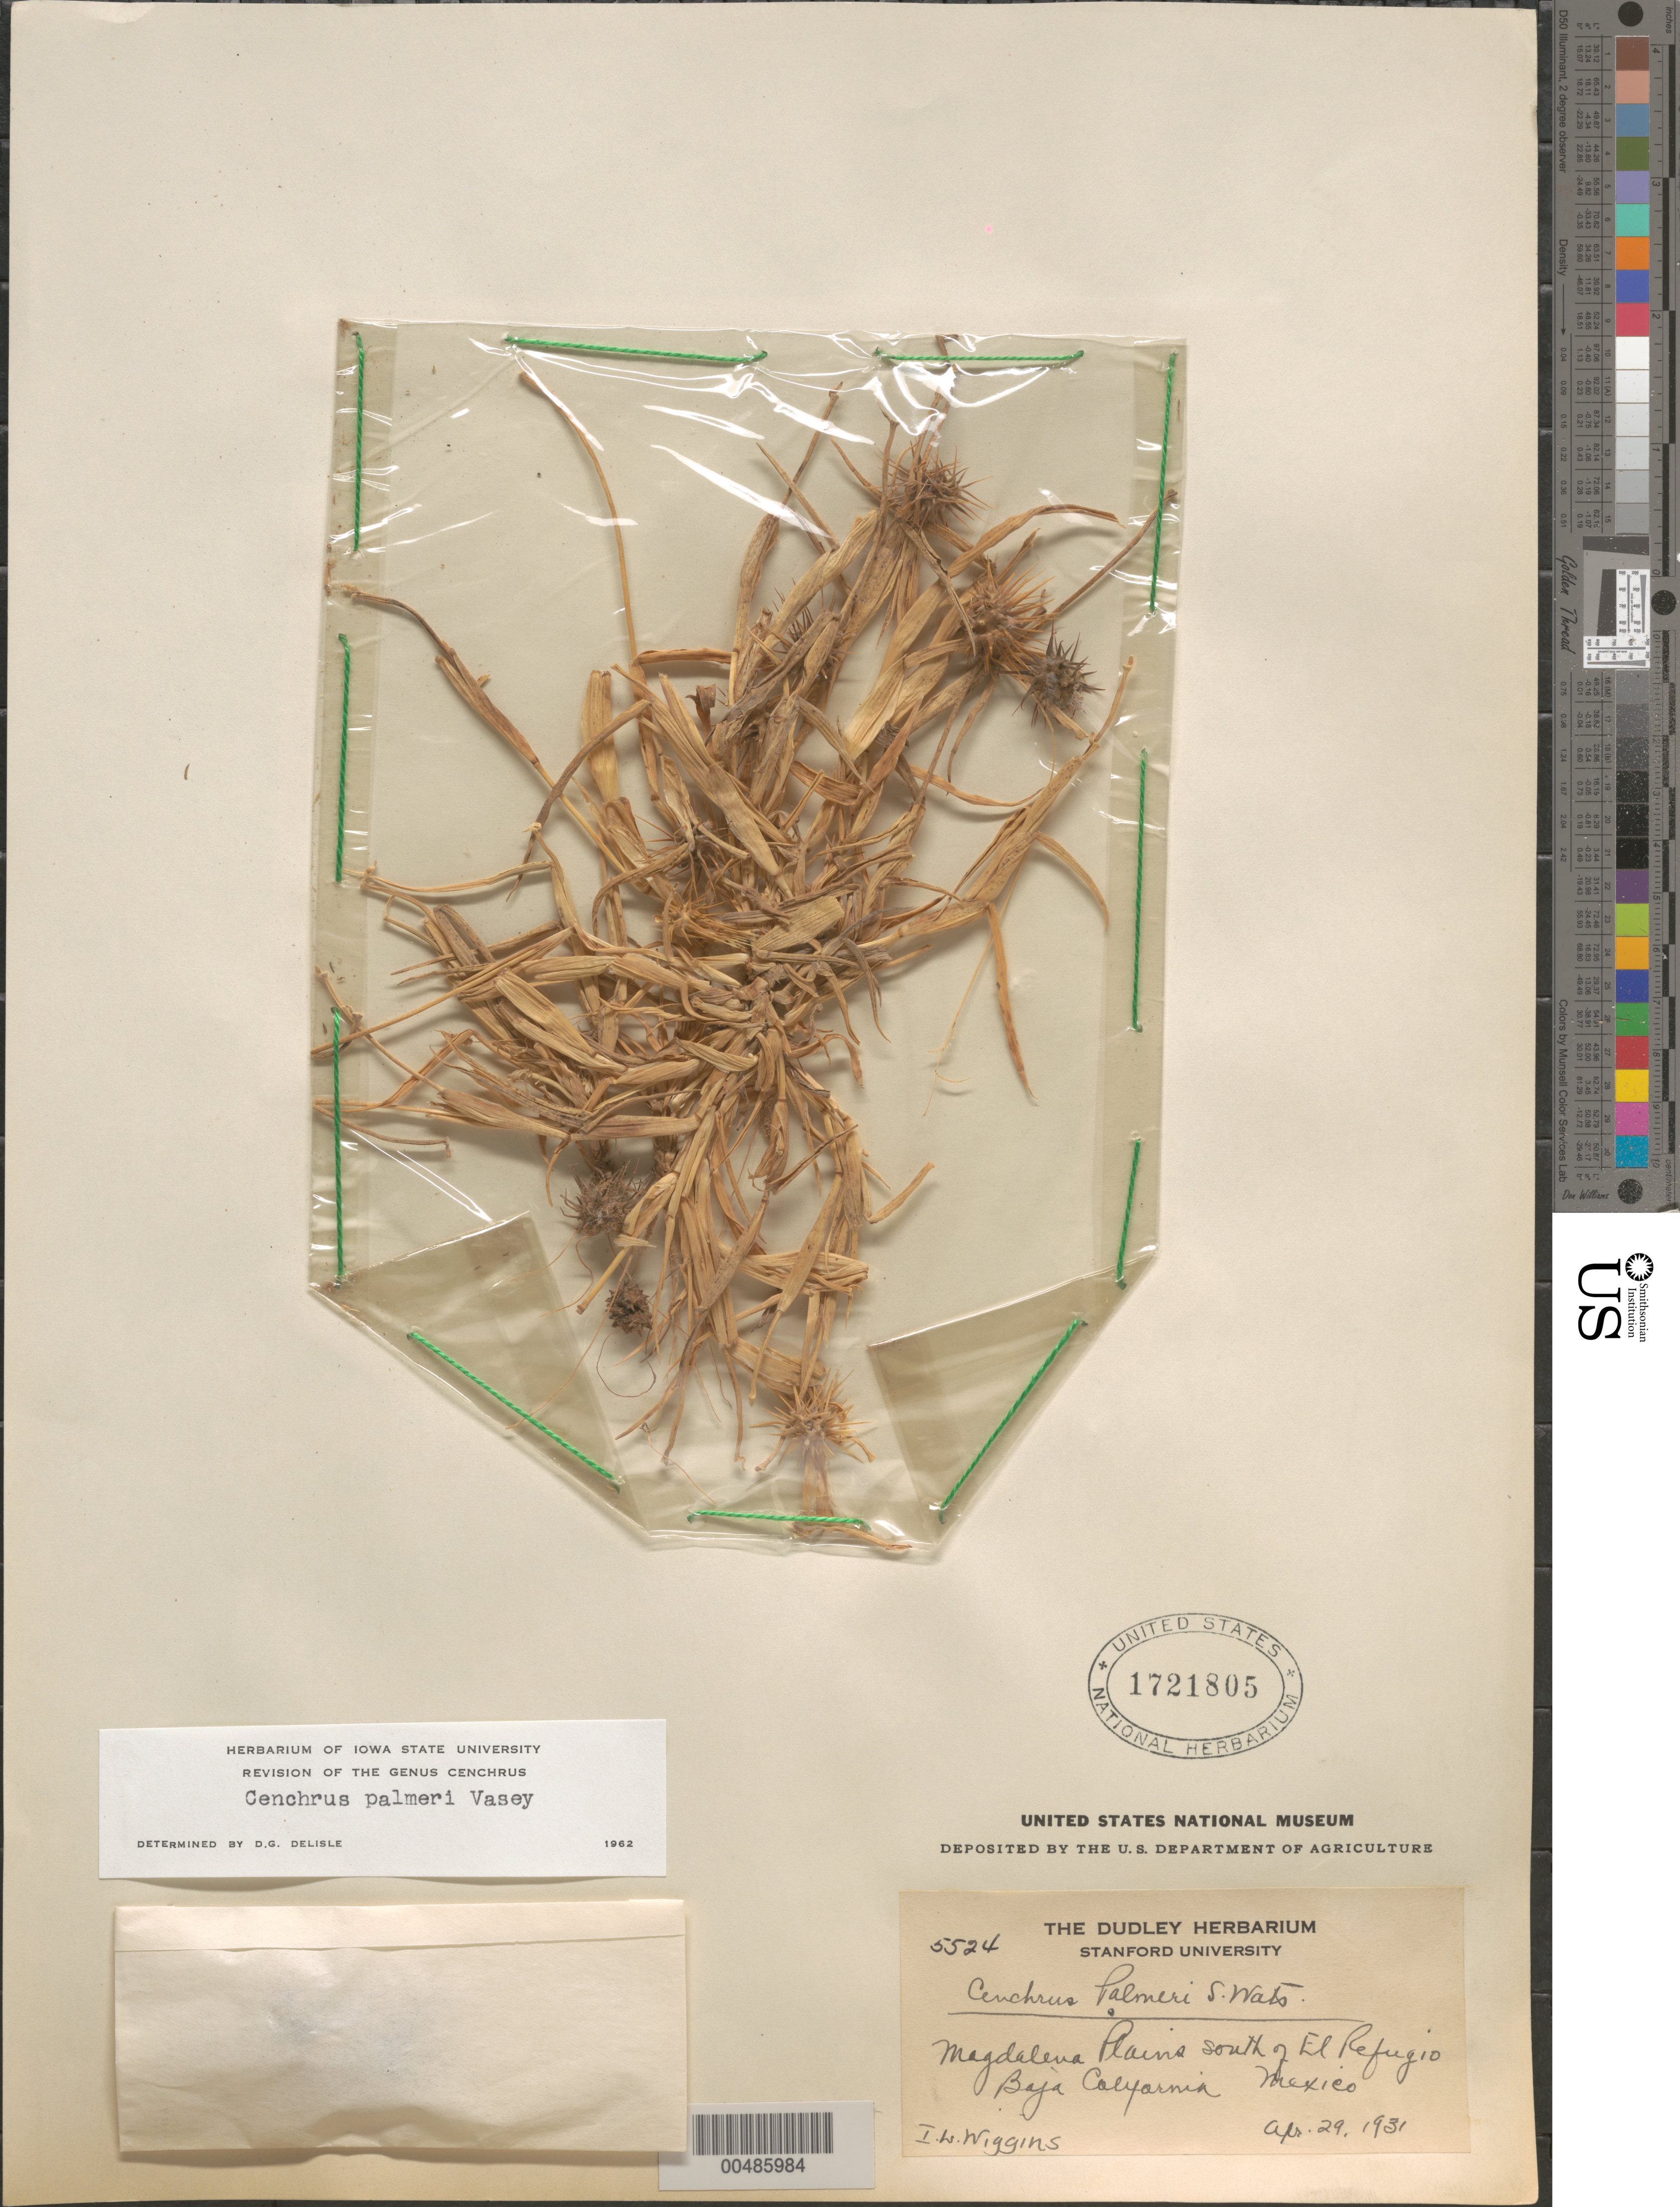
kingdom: Plantae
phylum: Tracheophyta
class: Liliopsida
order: Poales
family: Poaceae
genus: Cenchrus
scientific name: Cenchrus palmeri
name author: Vasey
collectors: I. L. Wiggins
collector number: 5524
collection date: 1931-04-29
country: Mexico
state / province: Baja California Norte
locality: Magdalena Plains south of El Refugio. Baja California.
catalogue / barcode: US 1721805